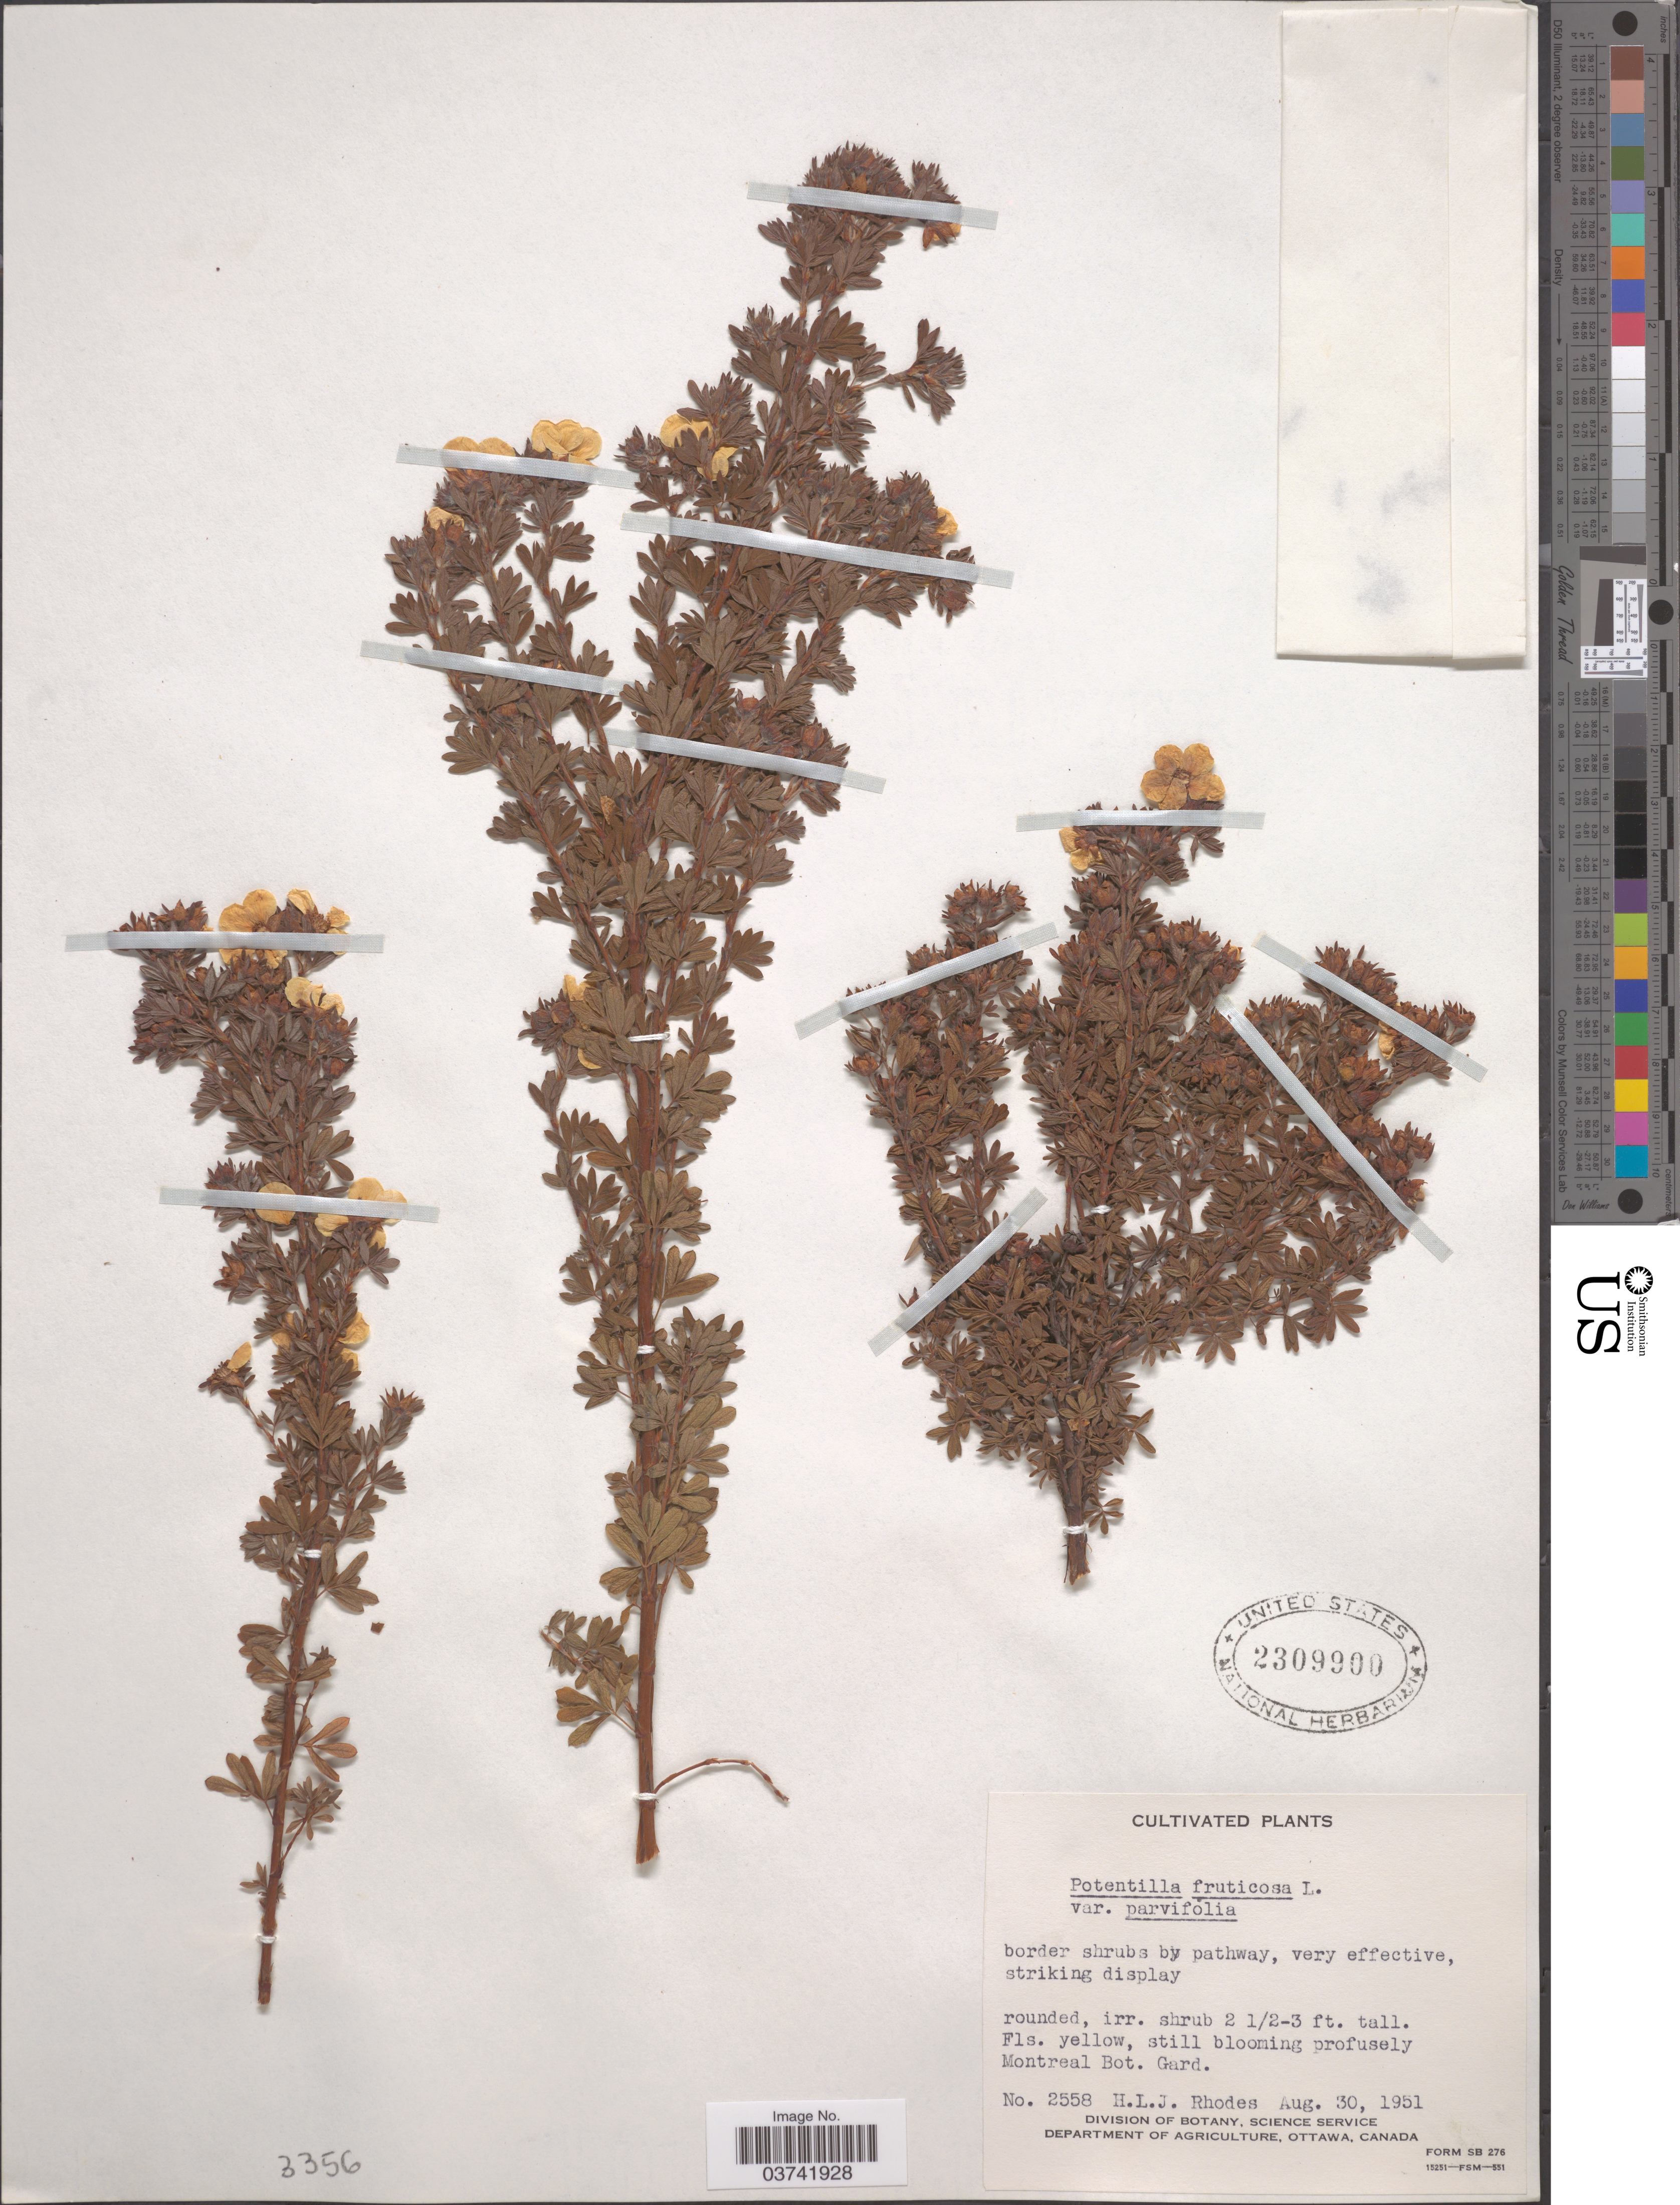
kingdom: Plantae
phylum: Tracheophyta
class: Magnoliopsida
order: Rosales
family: Rosaceae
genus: Potentilla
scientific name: Potentilla fruticosa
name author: L.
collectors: H. Rhodes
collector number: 2558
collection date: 1951-08-30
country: Canada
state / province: Quebec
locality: Montreal Bot. Gard.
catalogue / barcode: US 2309900